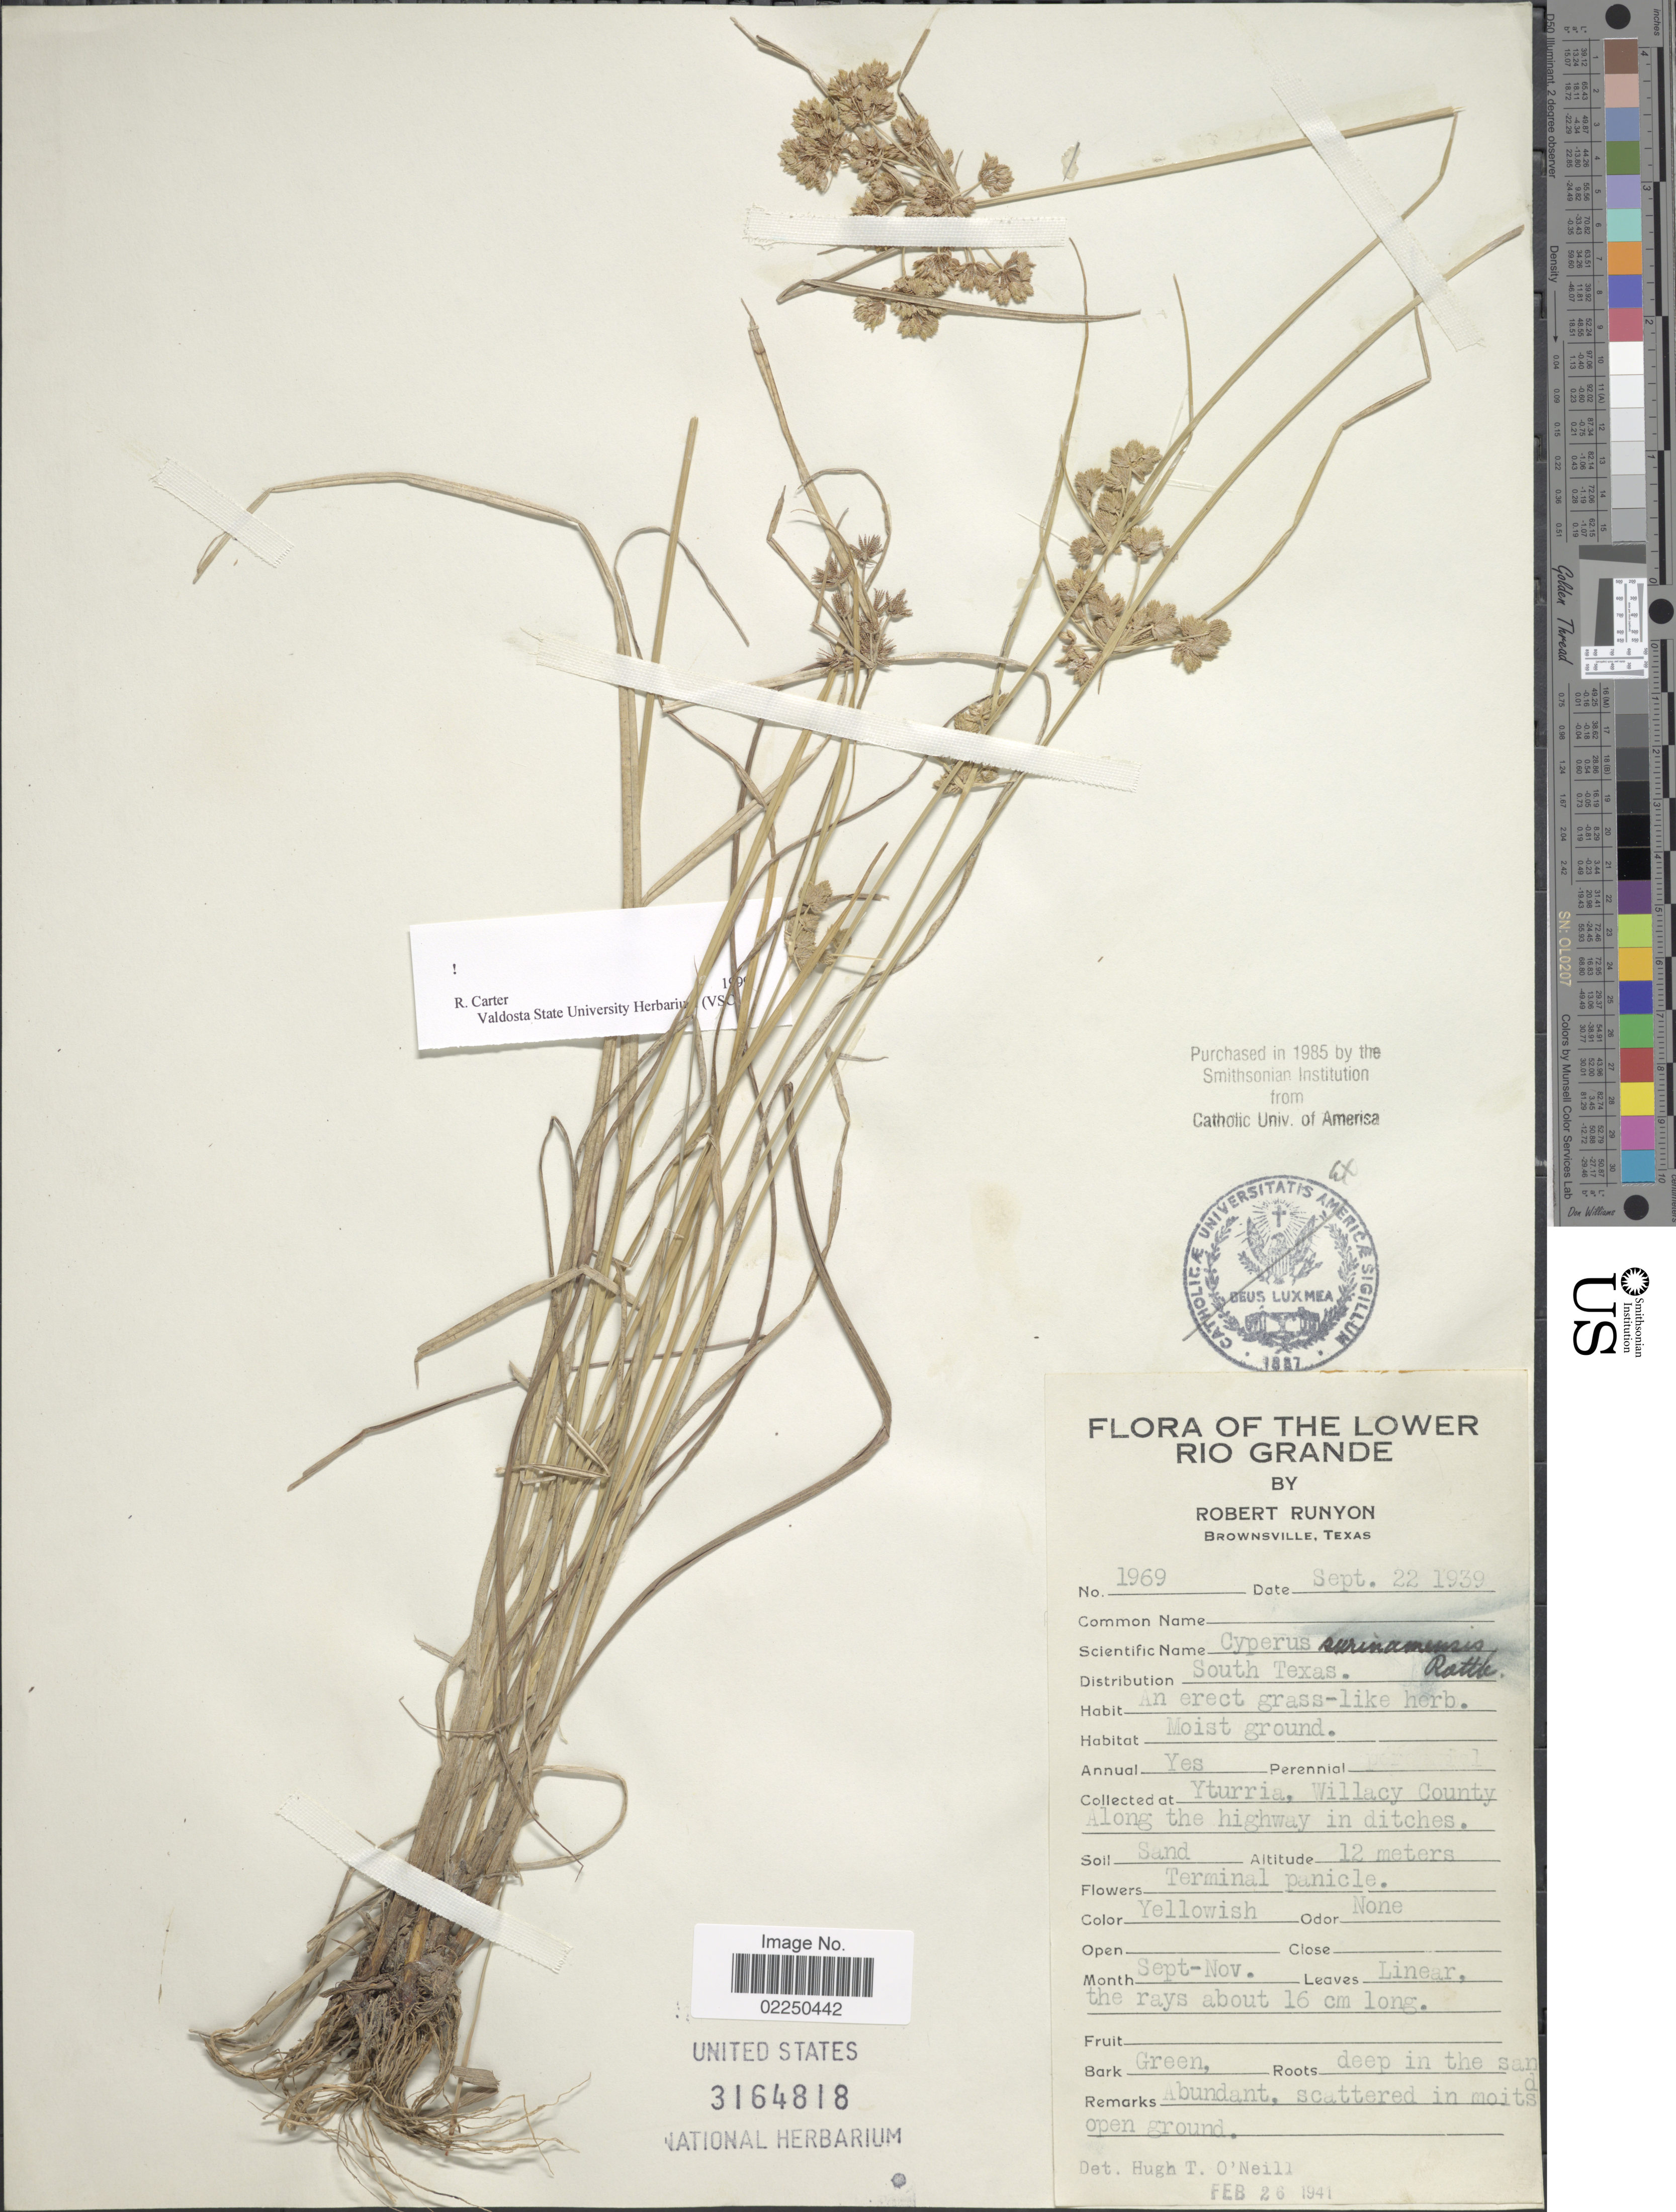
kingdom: Plantae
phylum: Tracheophyta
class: Liliopsida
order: Poales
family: Cyperaceae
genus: Cyperus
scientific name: Cyperus surinamensis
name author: Rottb.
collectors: R. Runyon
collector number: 1969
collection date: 1939-09-22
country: United States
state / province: Texas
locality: Lower Rio Grande, South Texas, moist ground, Yturria, Willacy County, along the highway in ditches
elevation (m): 12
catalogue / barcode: US 3164818